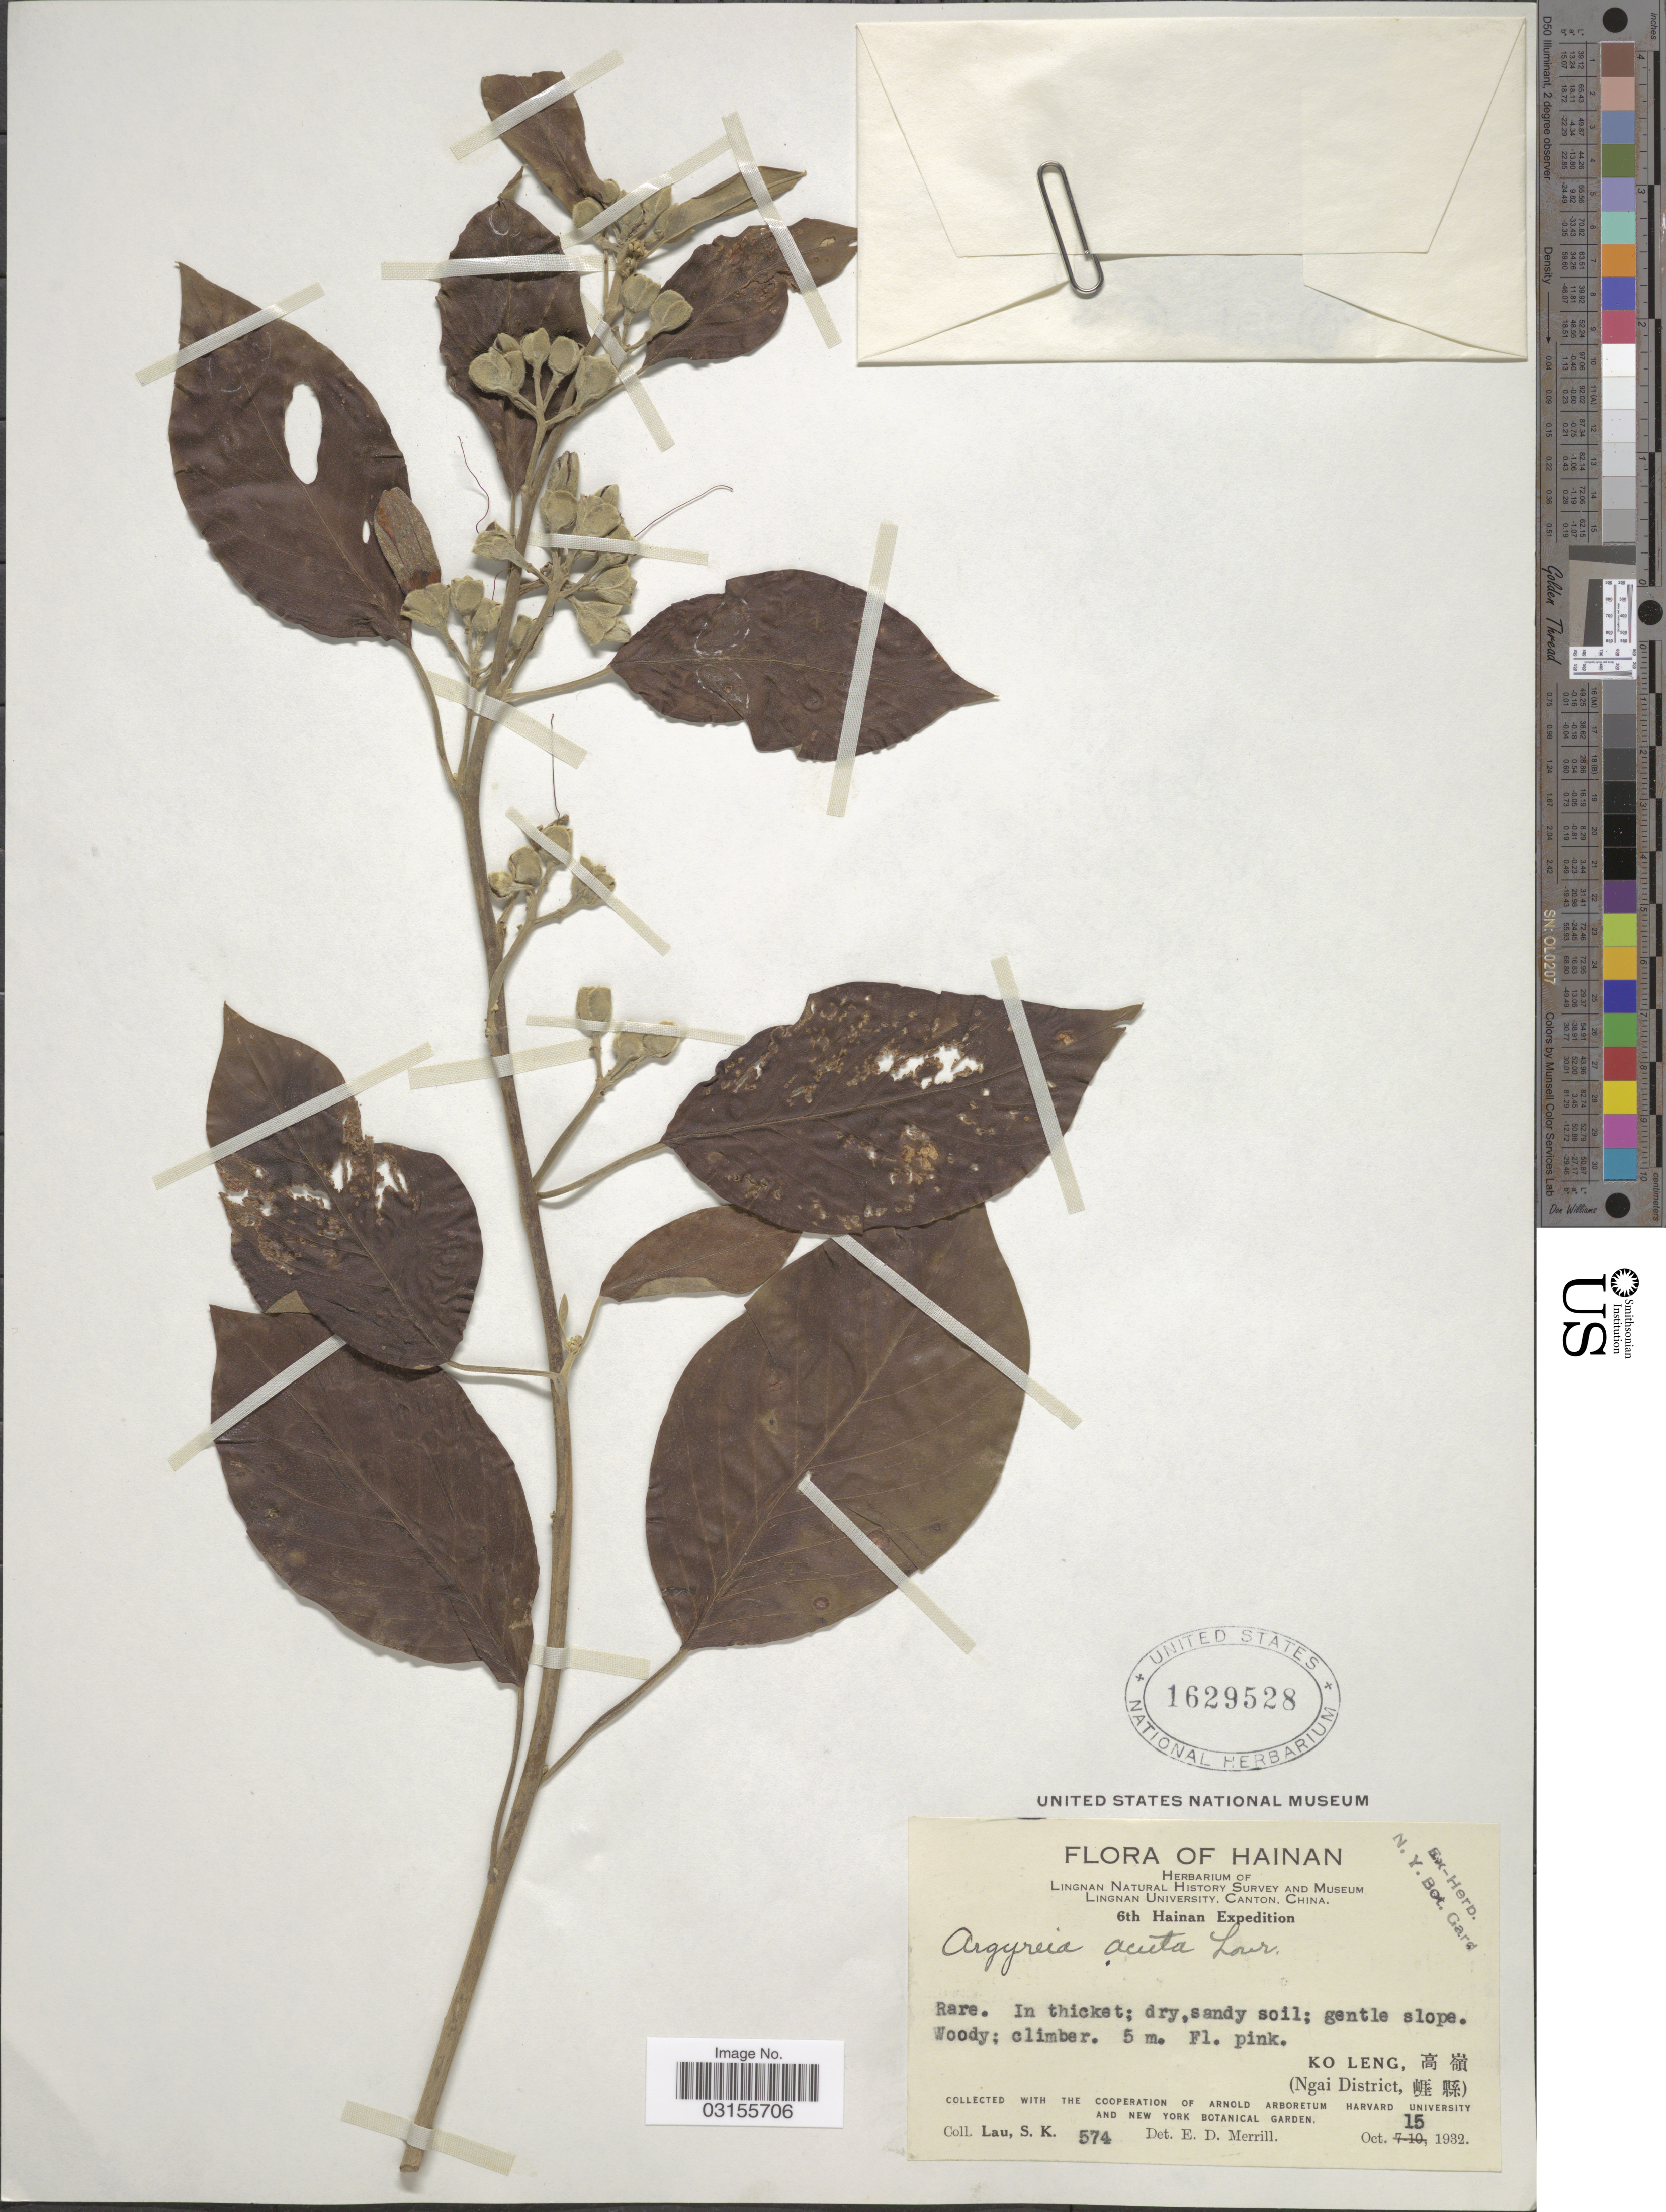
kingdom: Plantae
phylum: Tracheophyta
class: Magnoliopsida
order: Solanales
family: Convolvulaceae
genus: Argyreia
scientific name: Argyreia obtusifolia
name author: Lour.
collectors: S. K. Lau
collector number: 574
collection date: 1932-10-15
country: China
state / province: Hainan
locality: Ko Leng(Ngai District)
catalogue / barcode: US 1629528